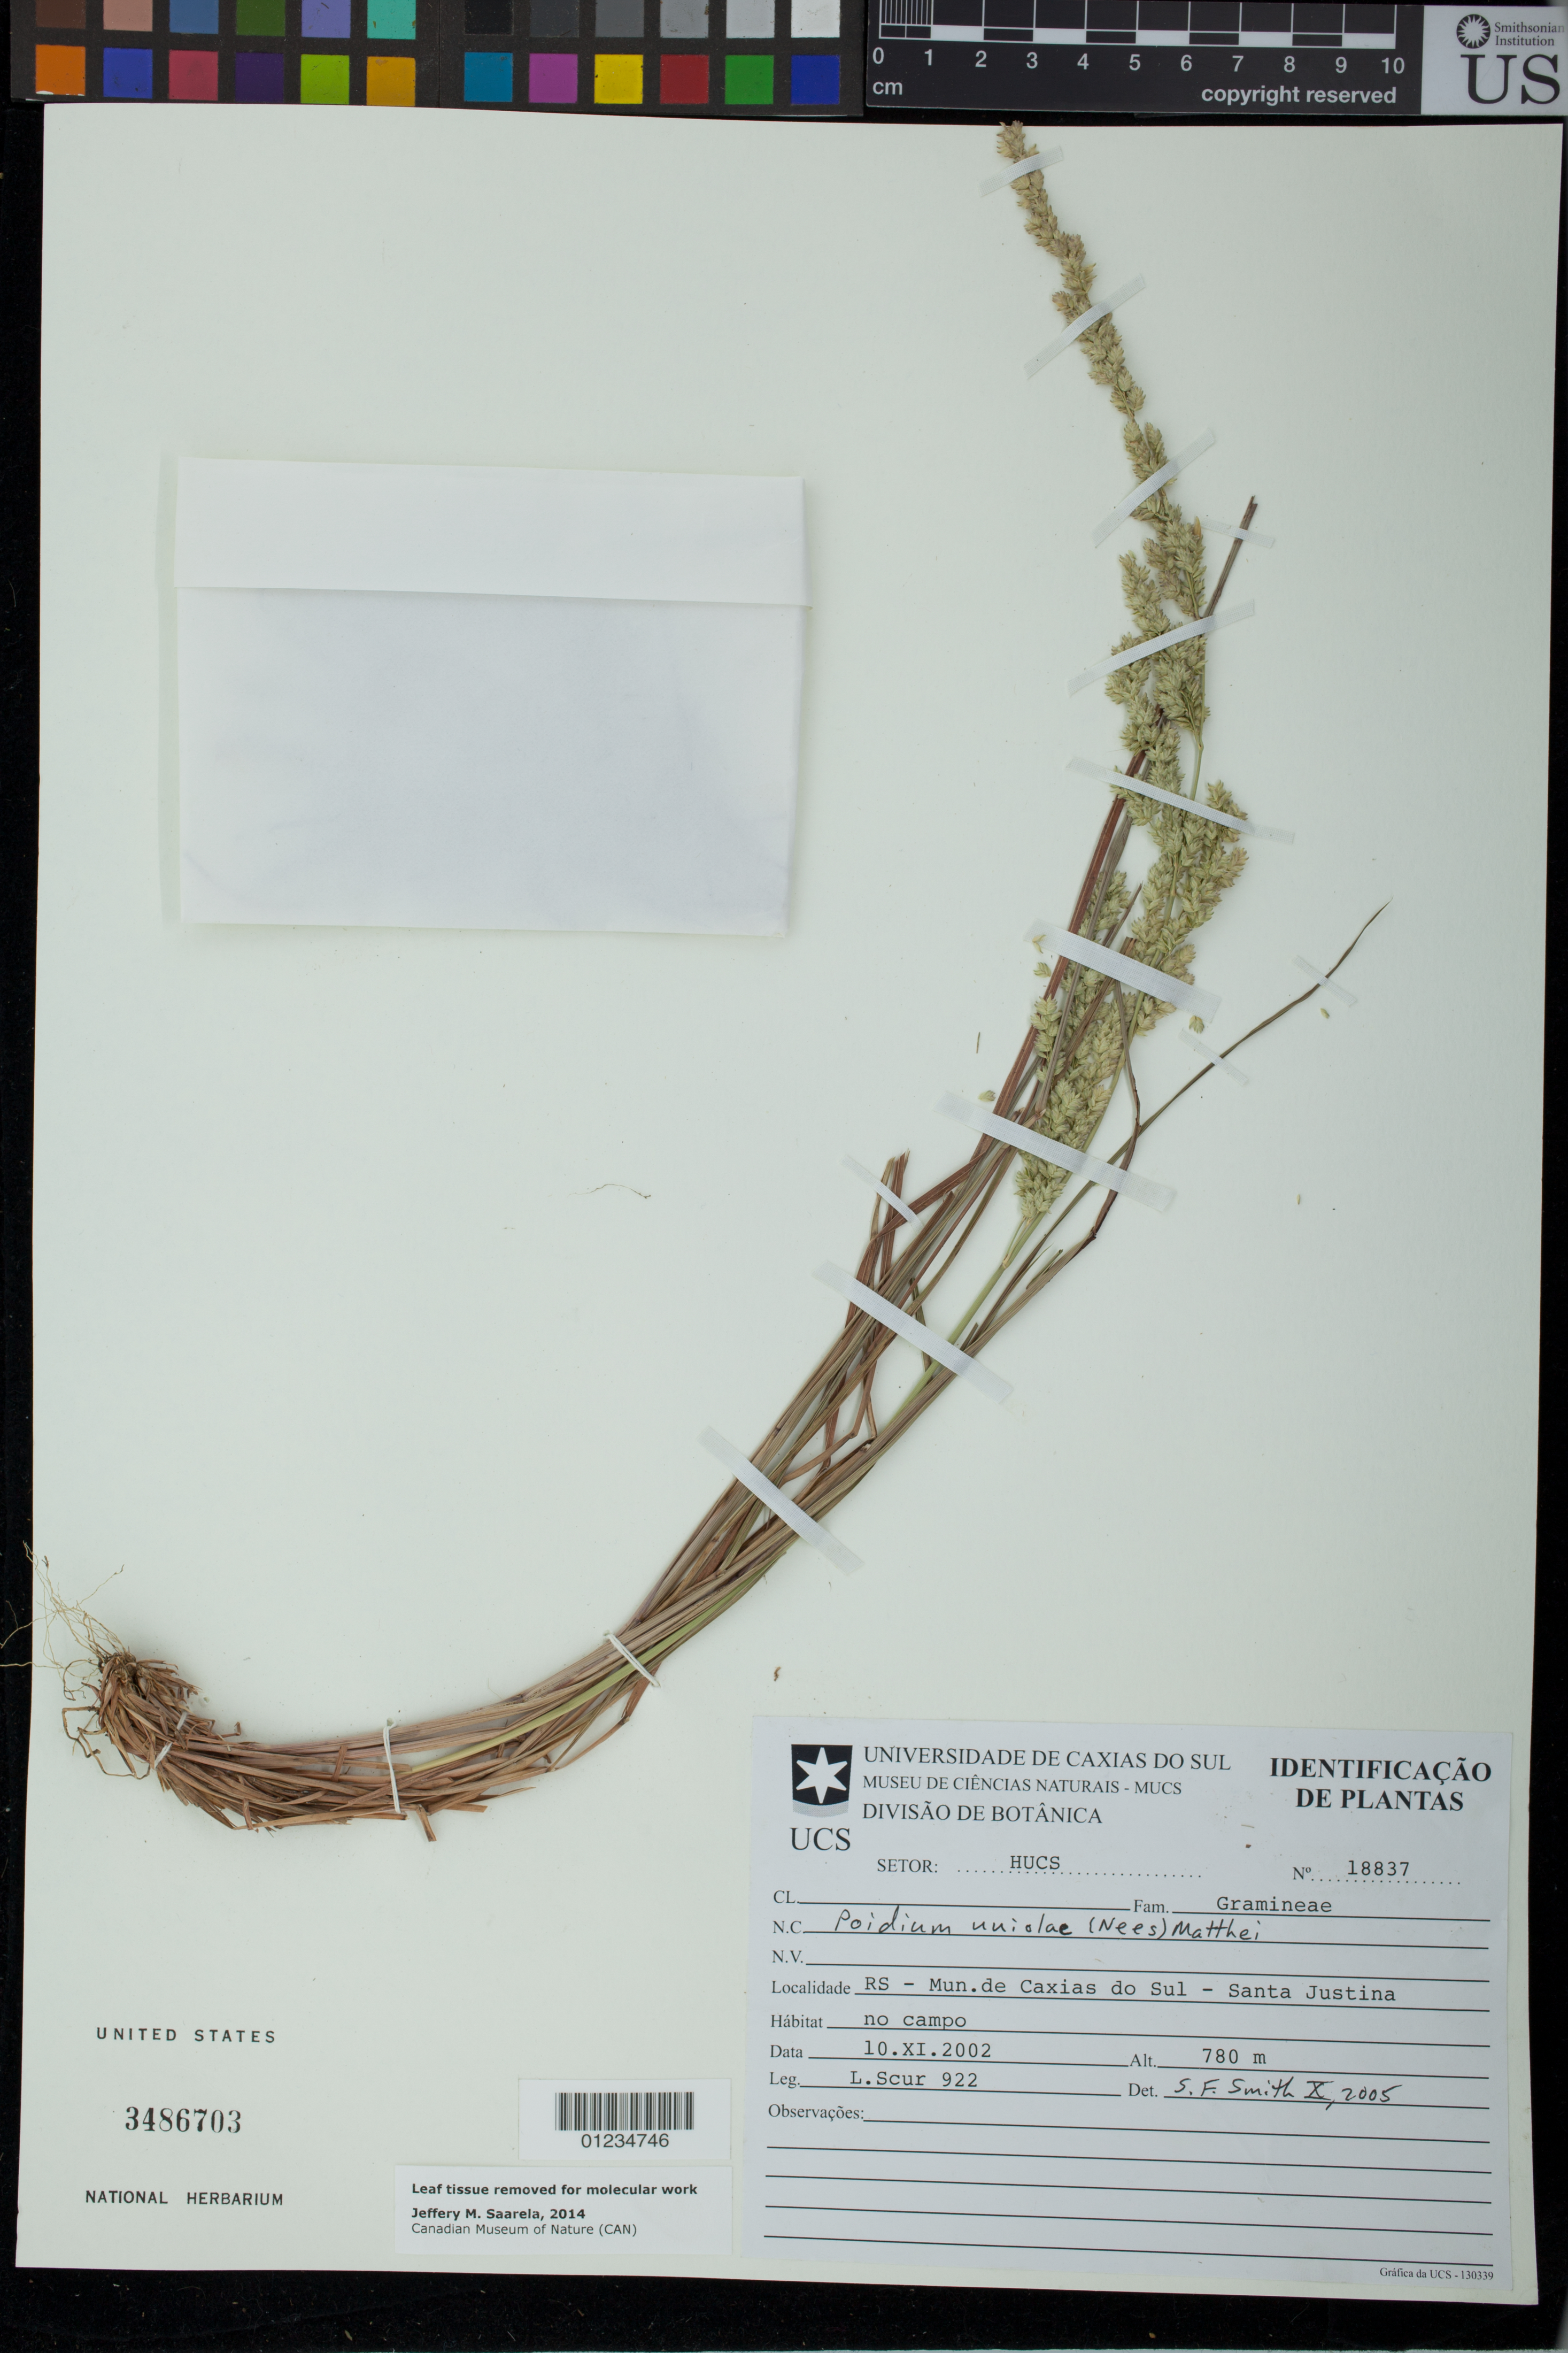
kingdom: Plantae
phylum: Tracheophyta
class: Liliopsida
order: Poales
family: Poaceae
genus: Chascolytrum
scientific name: Chascolytrum uniolae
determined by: Poaceae Reorganization Project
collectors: L. Scur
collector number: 922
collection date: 2002-11-10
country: Brazil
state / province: Rio Grande do Sul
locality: Caxias do Sul. Santa Justina.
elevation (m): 780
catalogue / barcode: US 3486703